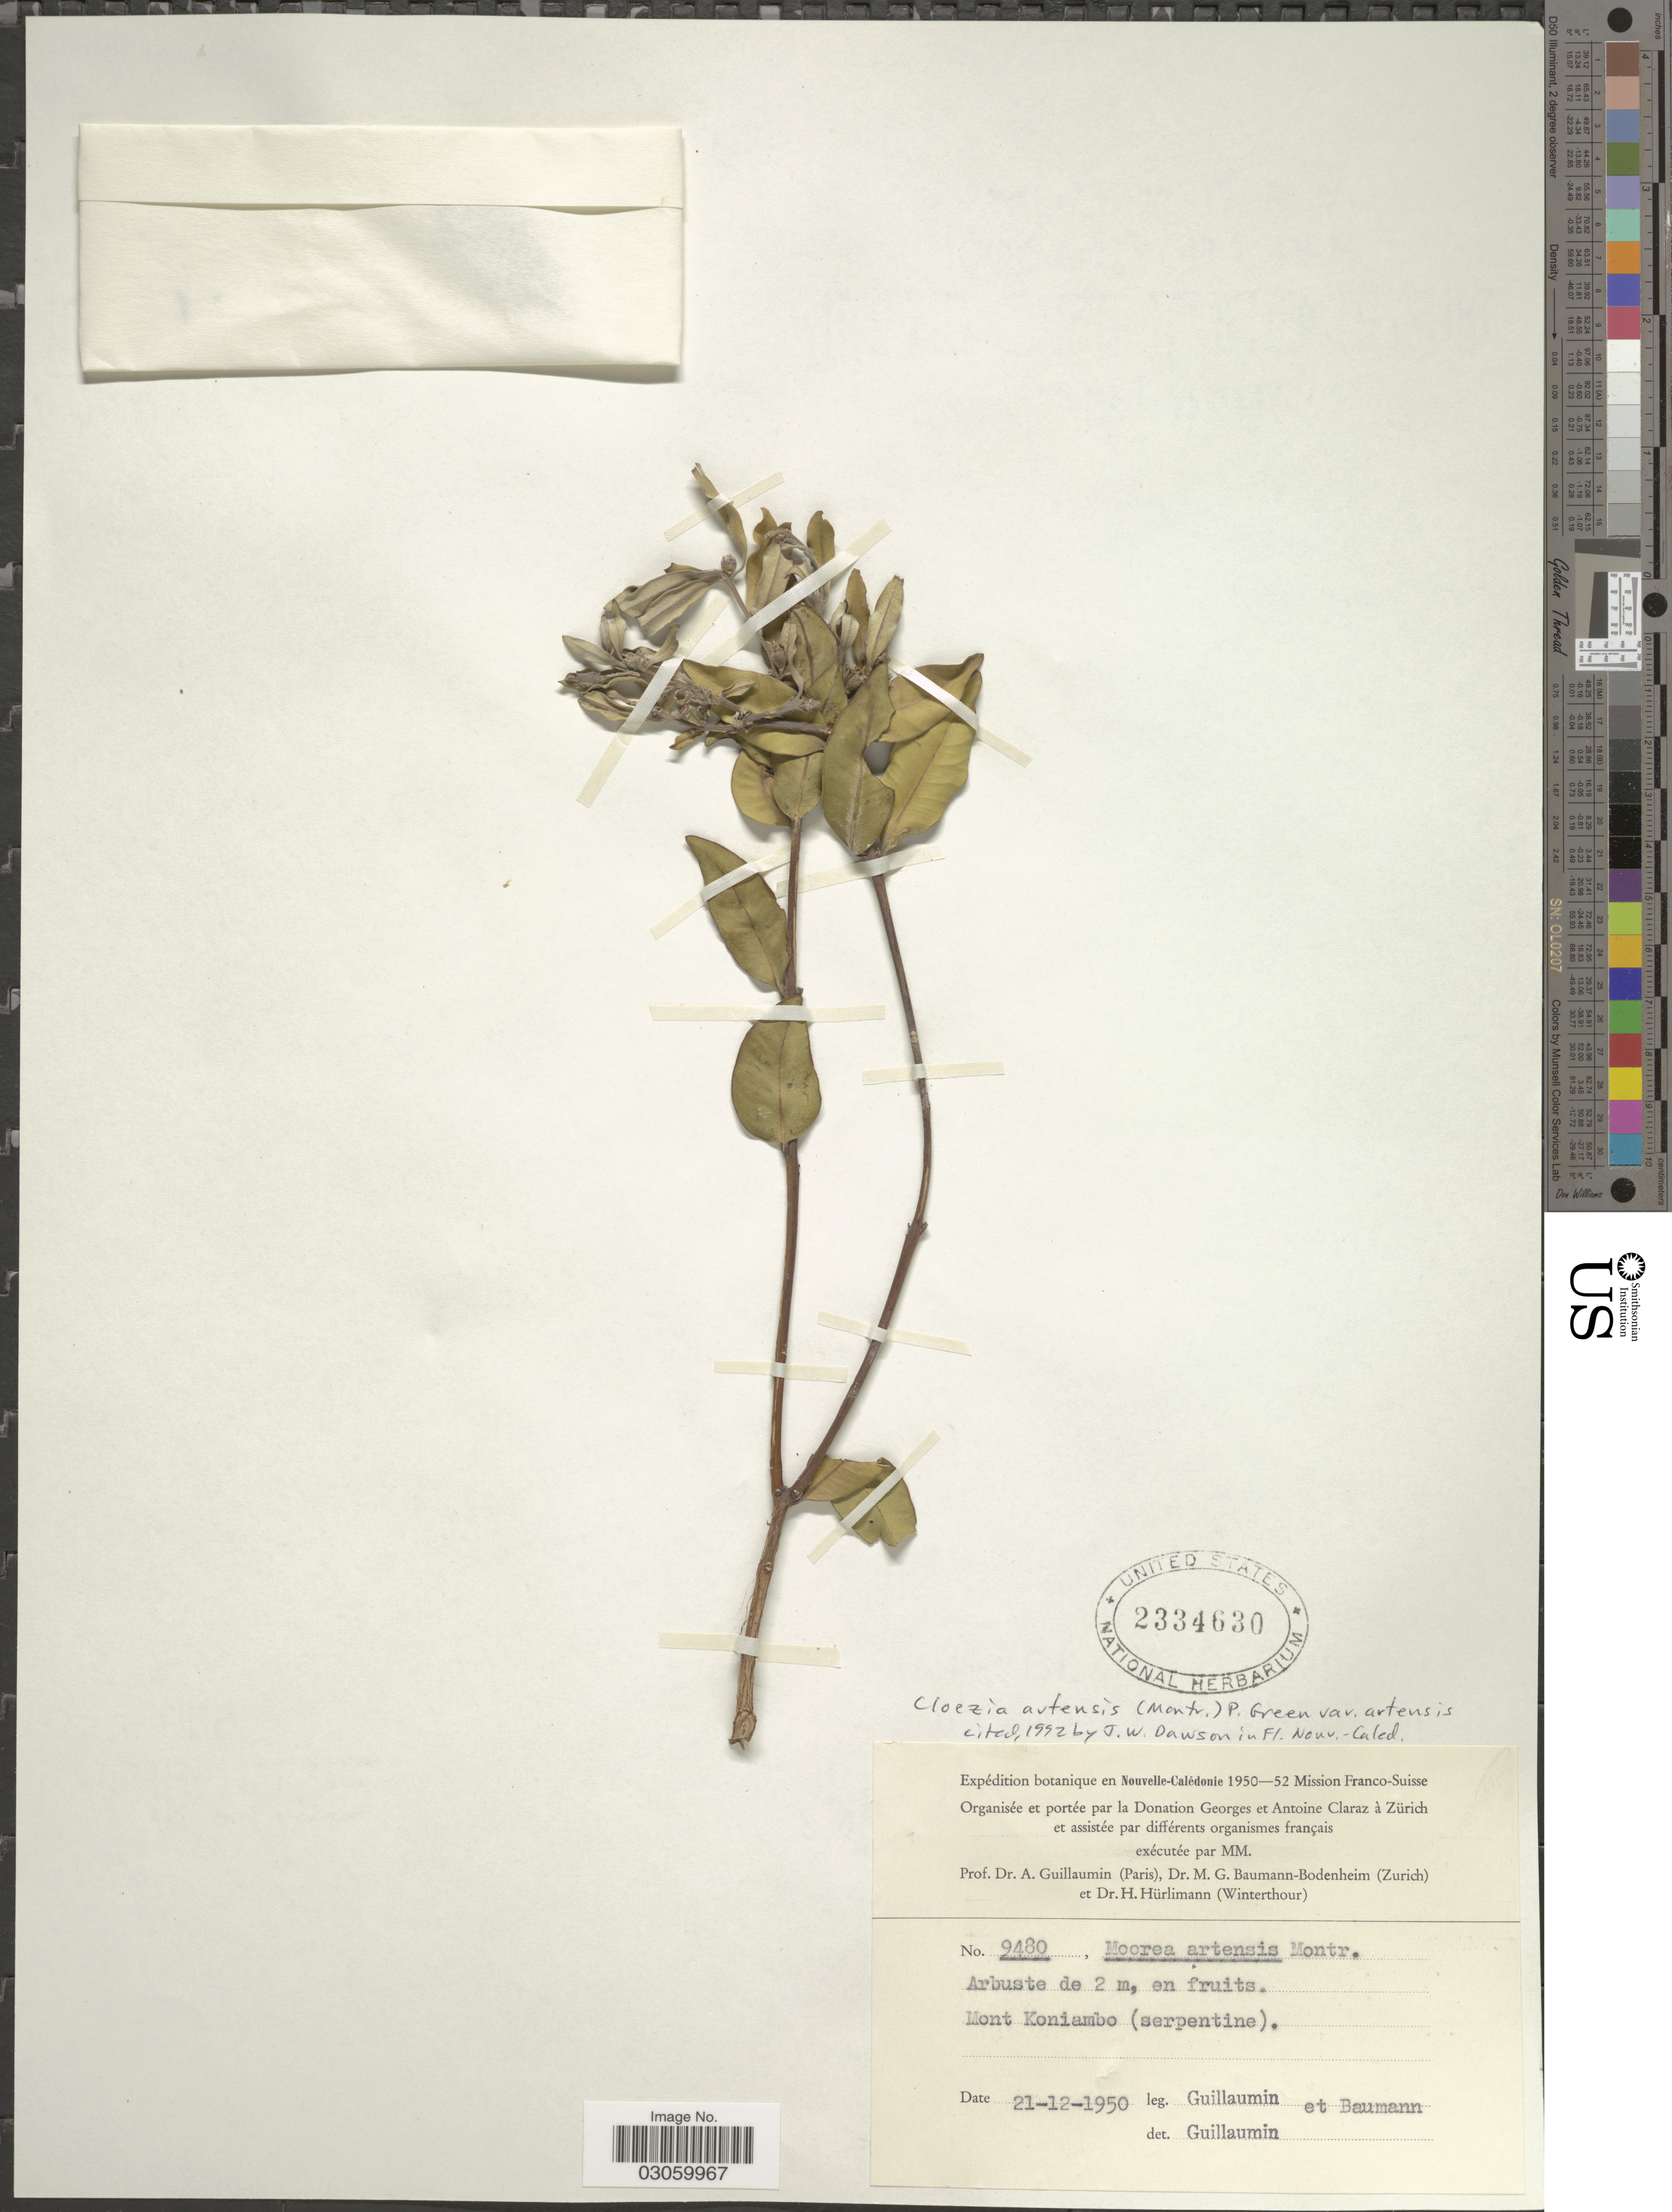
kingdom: Plantae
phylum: Tracheophyta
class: Magnoliopsida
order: Myrtales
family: Myrtaceae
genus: Cloezia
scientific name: Cloezia artensis var. artensis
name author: J.W. Dawson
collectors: A. Guillaumin & M. G. Baumann-Bodenheim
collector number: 9480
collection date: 1950-12-21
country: New Caledonia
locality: Nouvelle-Calédonie, Mont Koniambo (serpentine).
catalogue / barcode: US 2334630